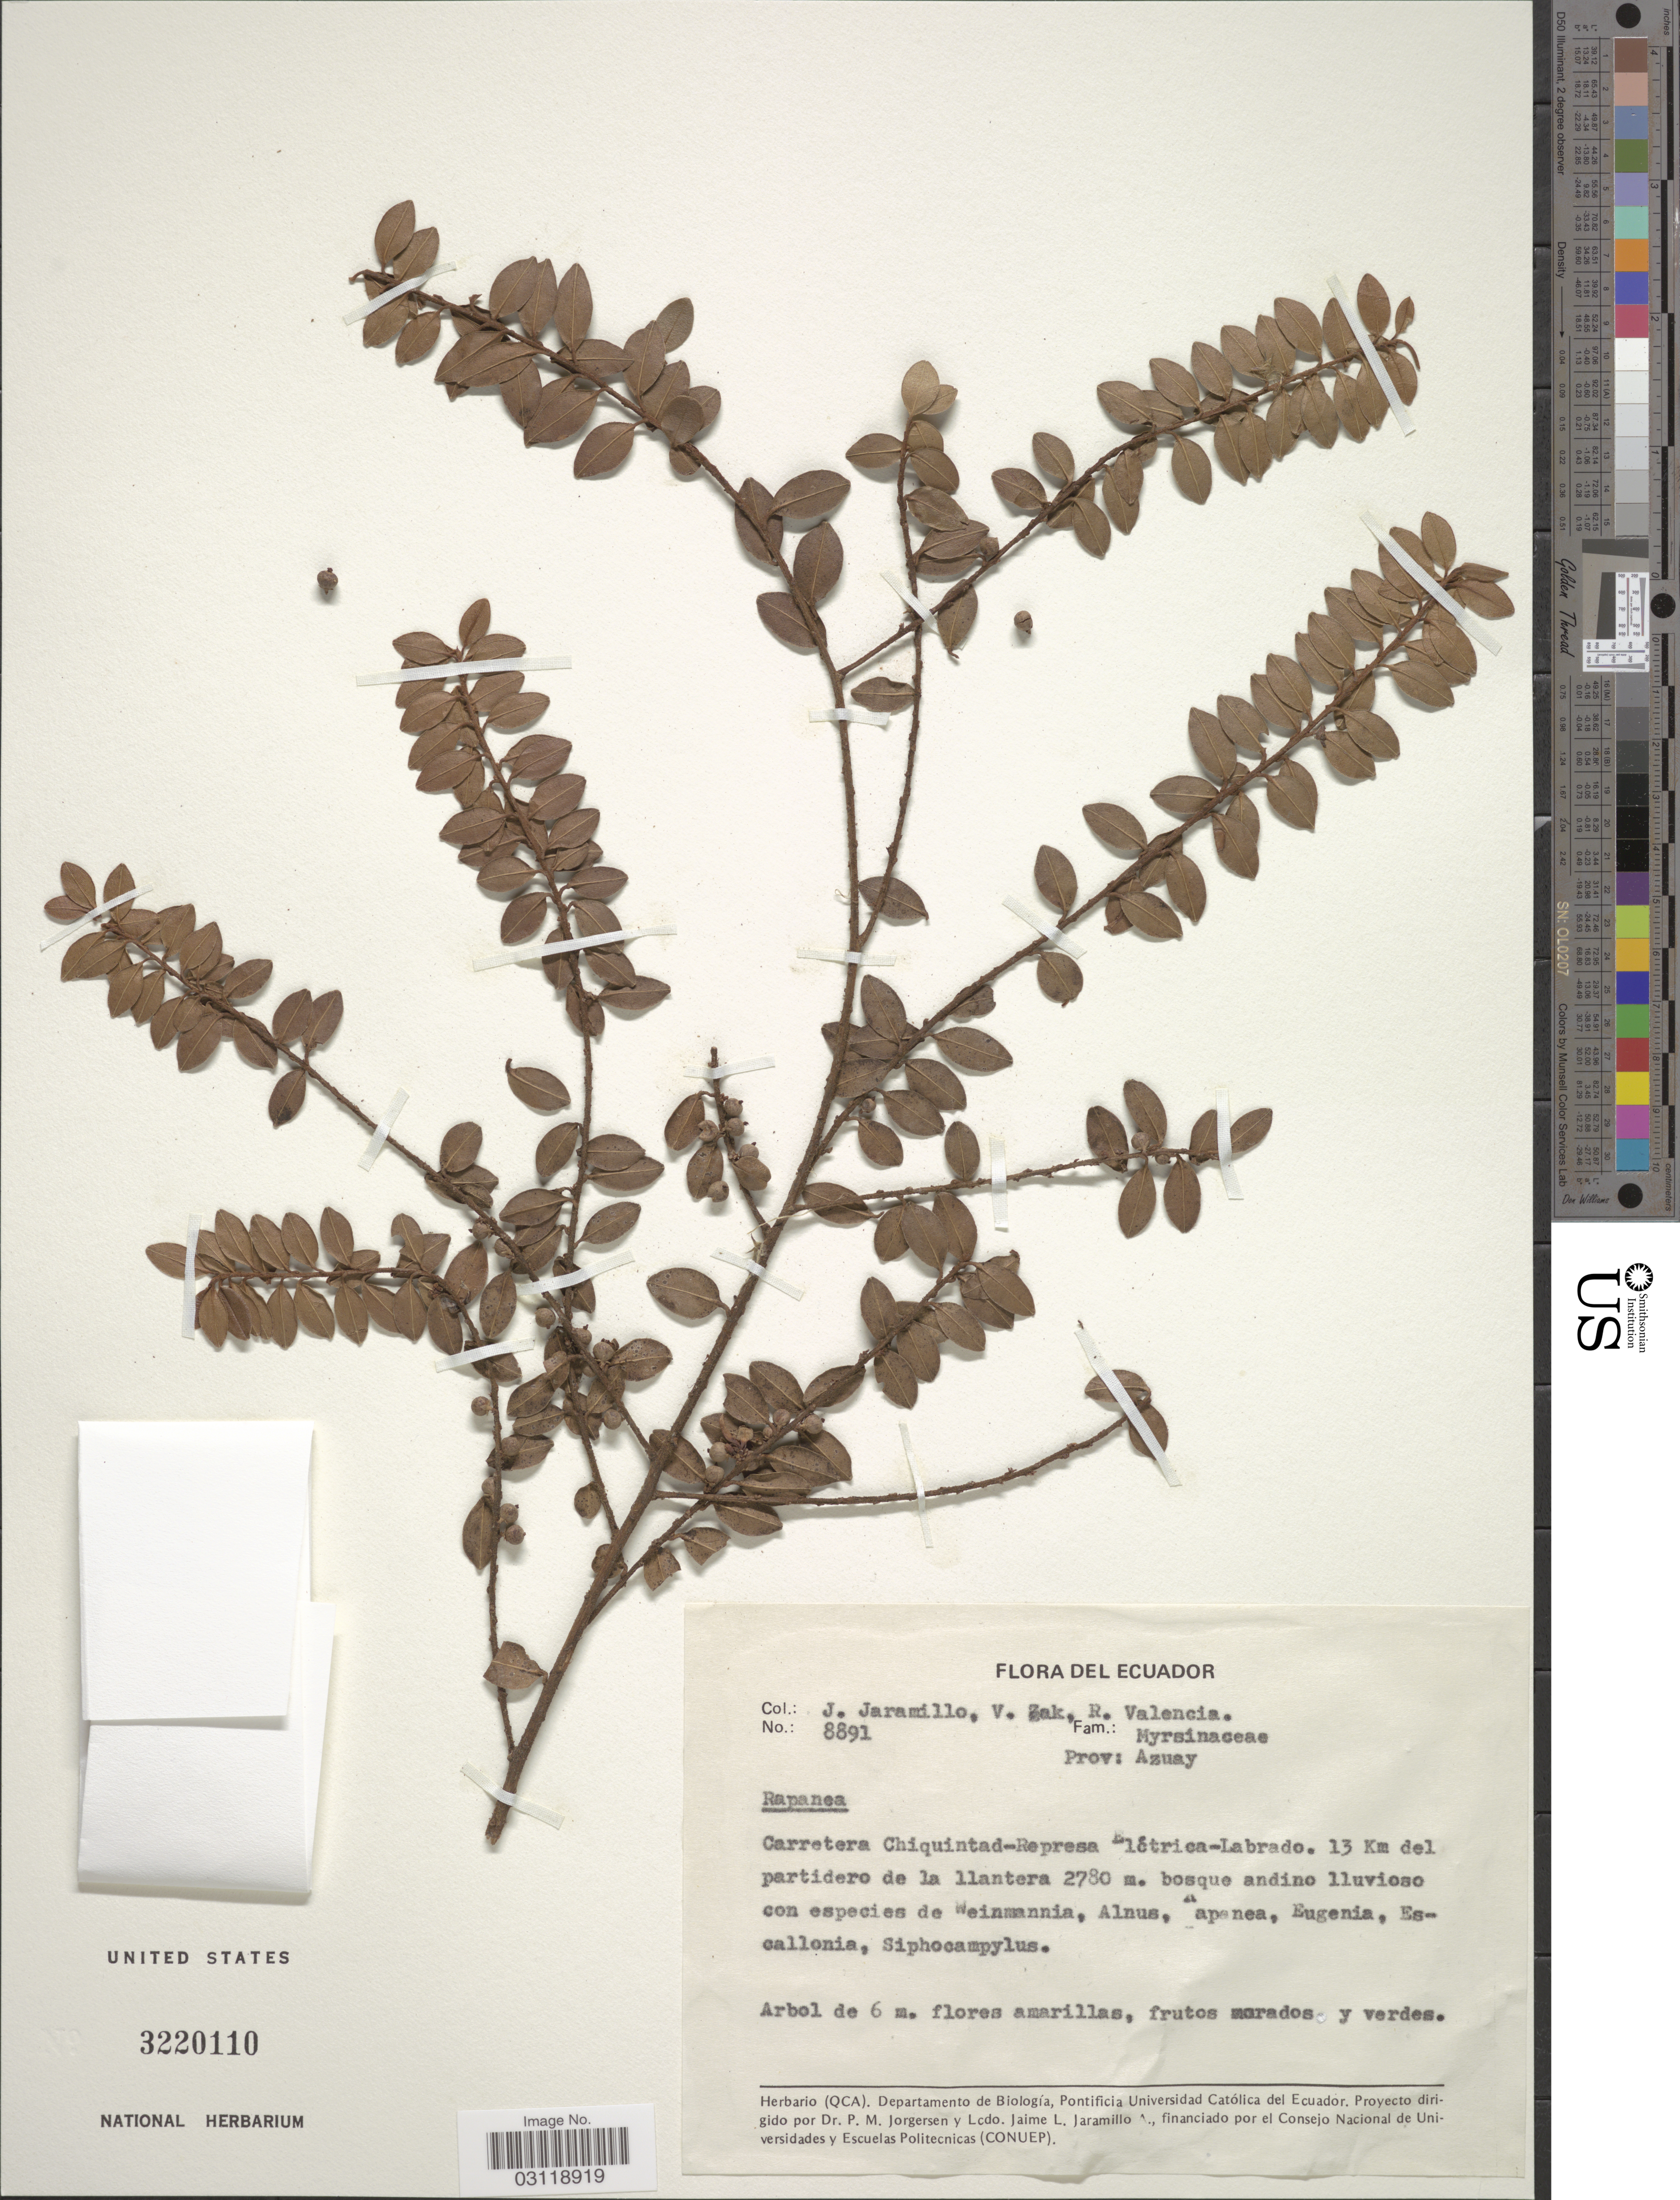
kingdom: Plantae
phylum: Tracheophyta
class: Magnoliopsida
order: Ericales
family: Primulaceae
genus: Rapanea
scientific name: Rapanea sp.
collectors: J. Jaramillo, V. Zak & R. Valencia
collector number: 8891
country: Ecuador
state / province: Azuay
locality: Carretera Chiquintad-Represa Elćtrica-Labrado. 13 Km del partidero de la llantera.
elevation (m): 2780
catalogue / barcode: US 3220110